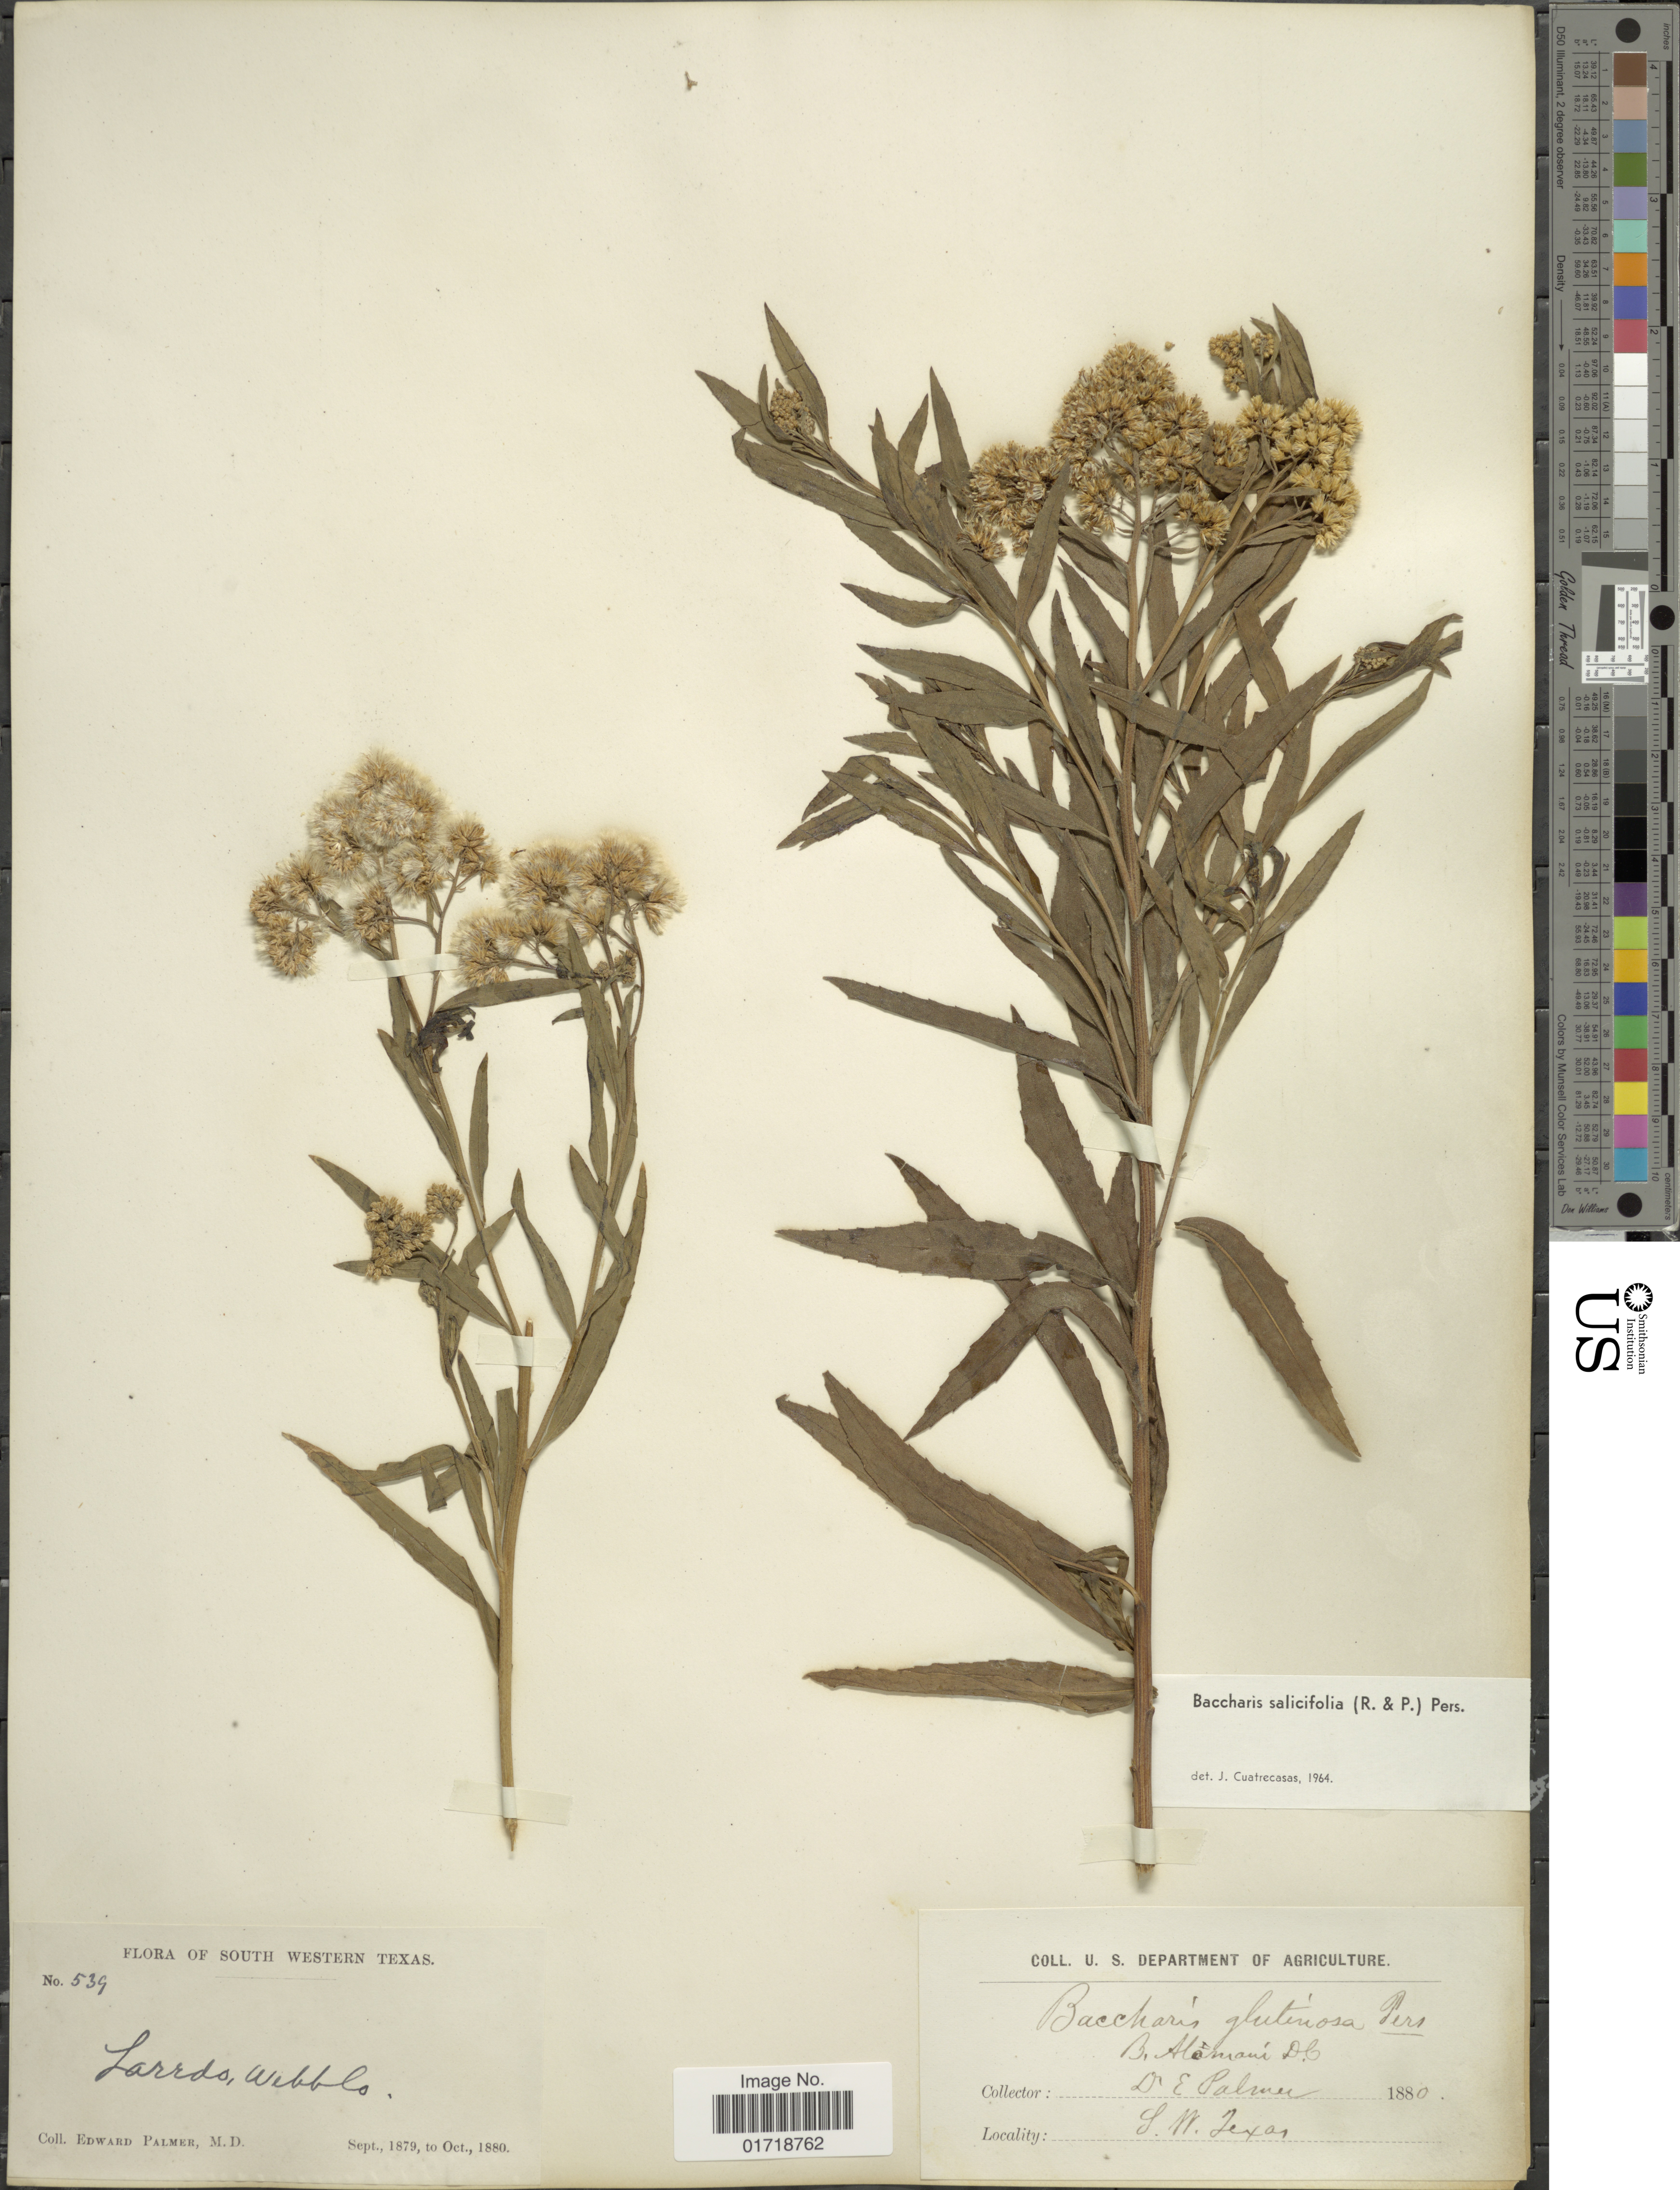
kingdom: Plantae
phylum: Tracheophyta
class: Magnoliopsida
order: Asterales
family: Asteraceae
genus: Baccharis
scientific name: Baccharis glutinosa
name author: Pers.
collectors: E. Palmer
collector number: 539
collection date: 1879-09/1880-10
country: United States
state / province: Texas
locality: South Western Texas, Laredo Webb Co.